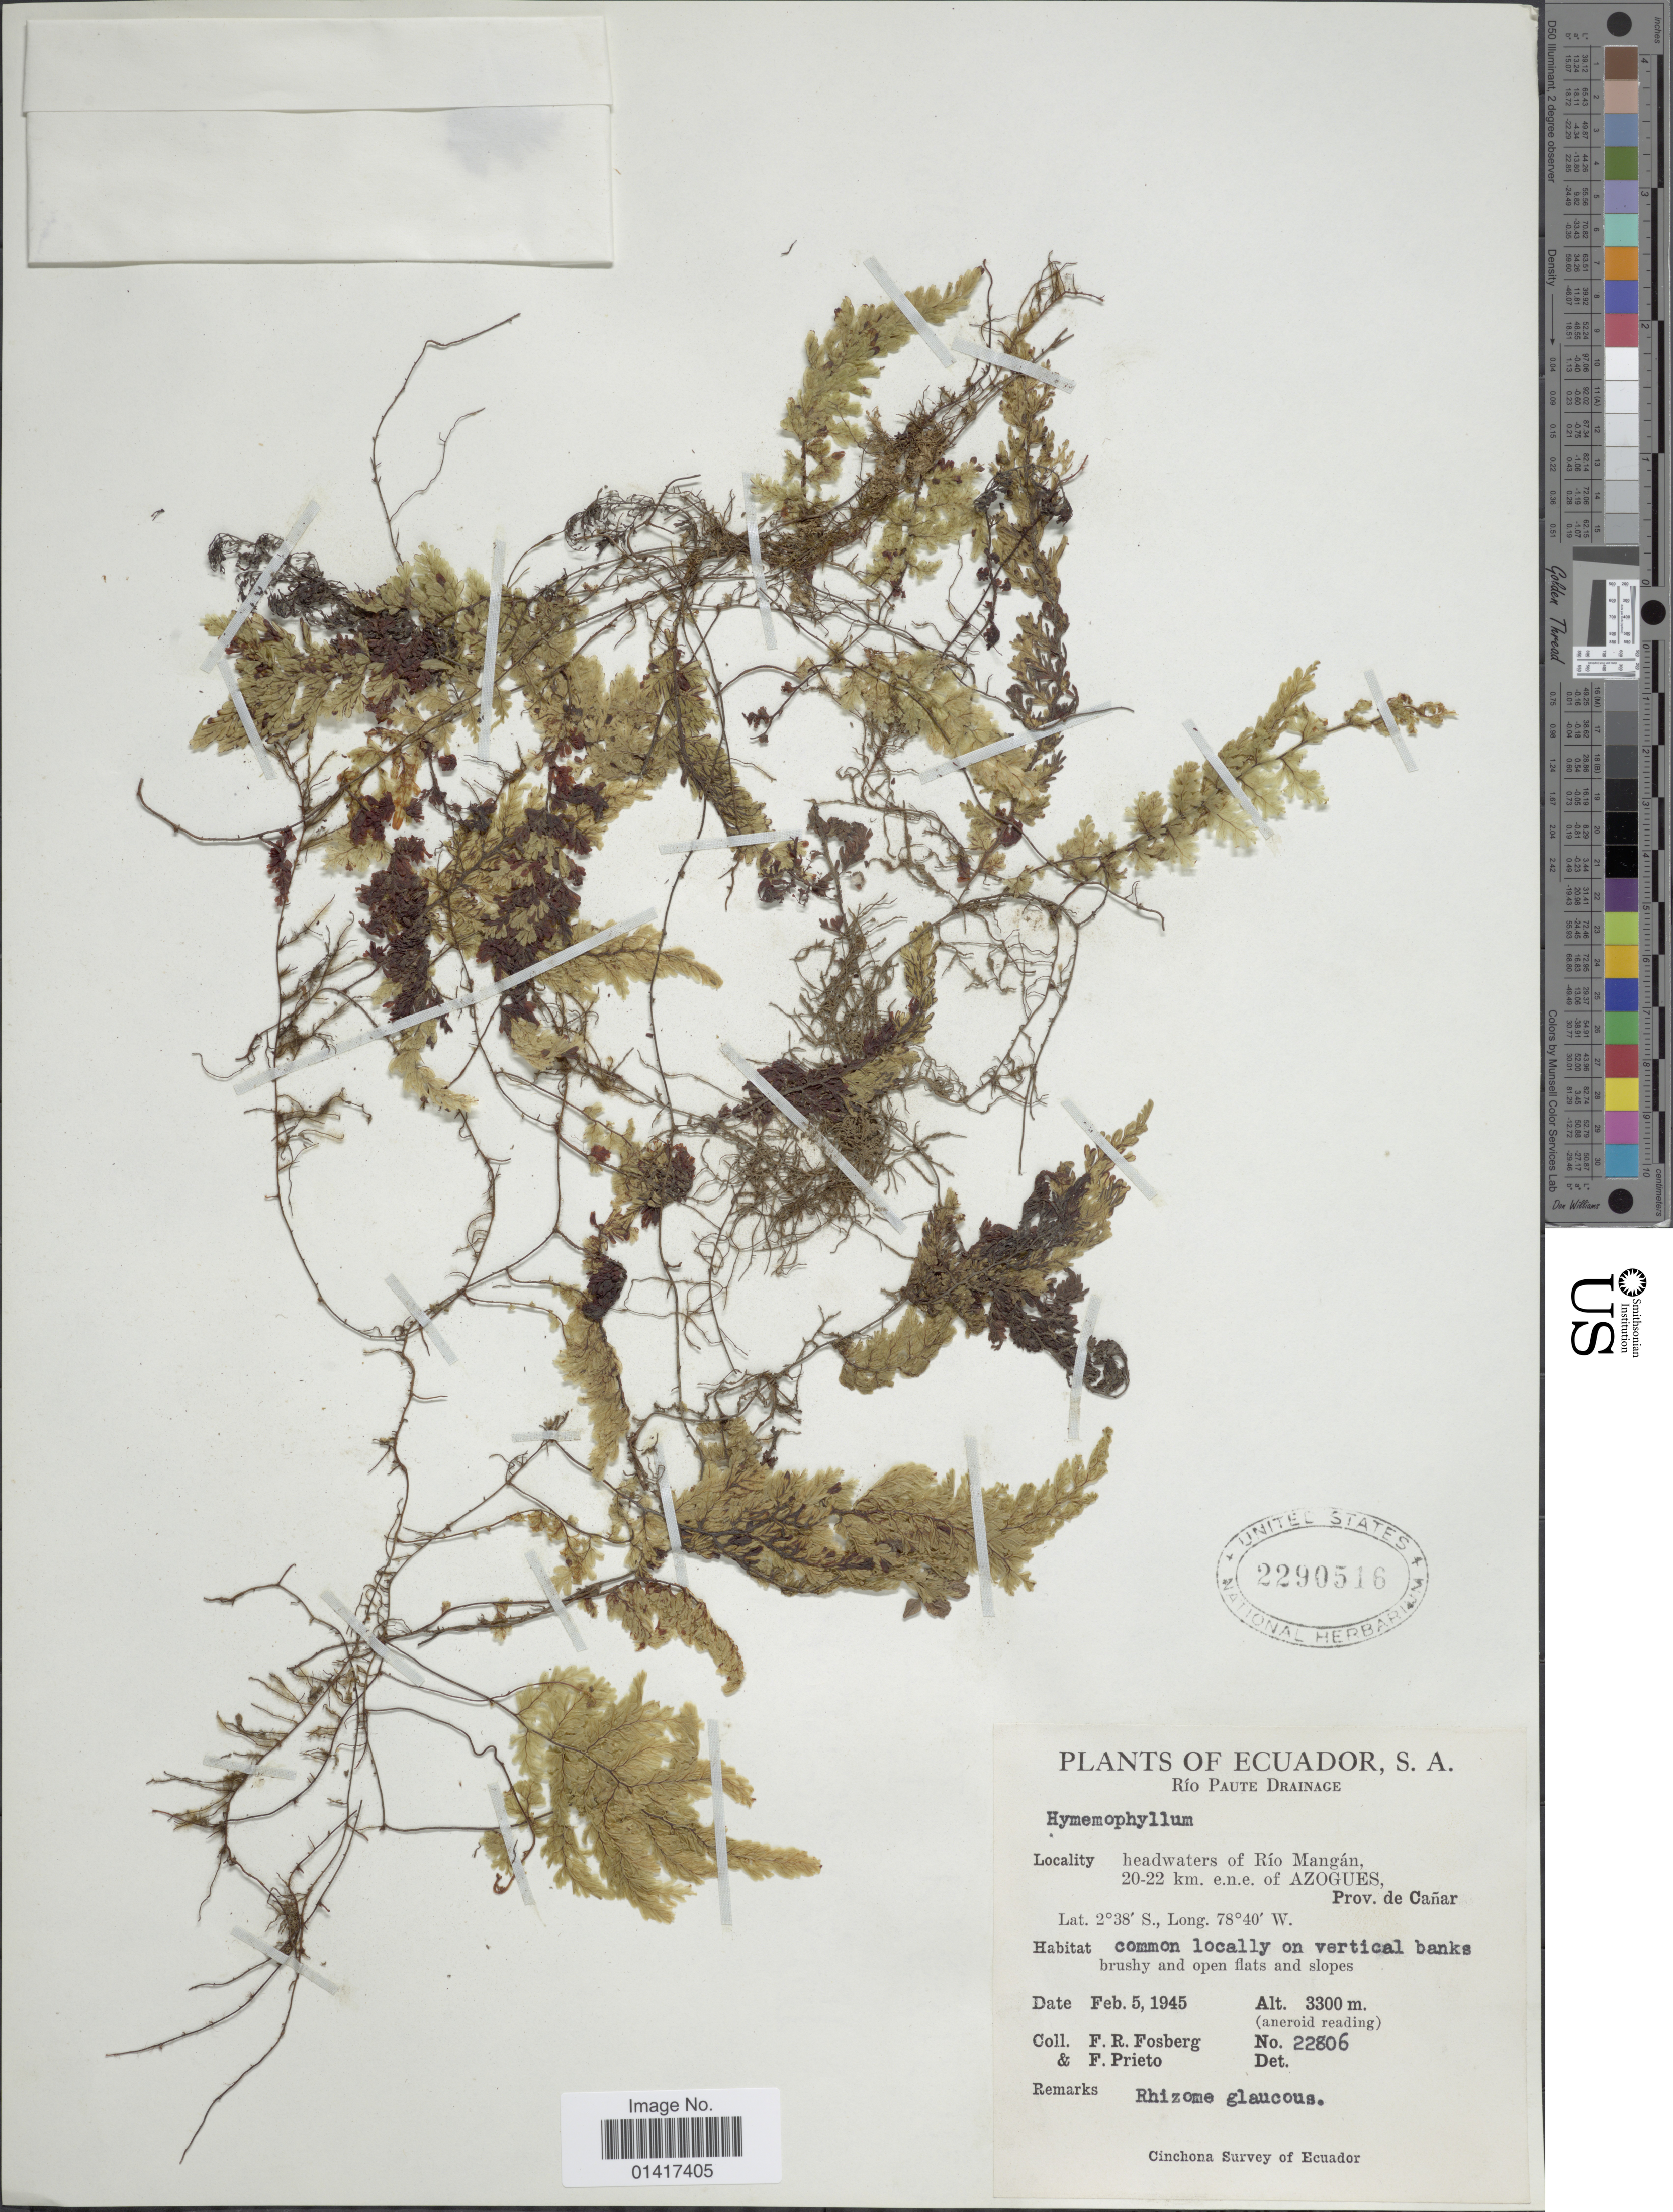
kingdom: Plantae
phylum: Tracheophyta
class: Polypodiopsida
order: Hymenophyllales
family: Hymenophyllaceae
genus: Hymenophyllum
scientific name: Hymenophyllum sp.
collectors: F. R. Fosberg & F. Prieto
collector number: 22806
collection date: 1945-02-05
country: Ecuador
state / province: Cañar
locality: Rio Paute Drainage. Headwaters of Rio Mangan, 20-22 km. e.n.e of Azogues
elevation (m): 3300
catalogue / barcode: US 2290516